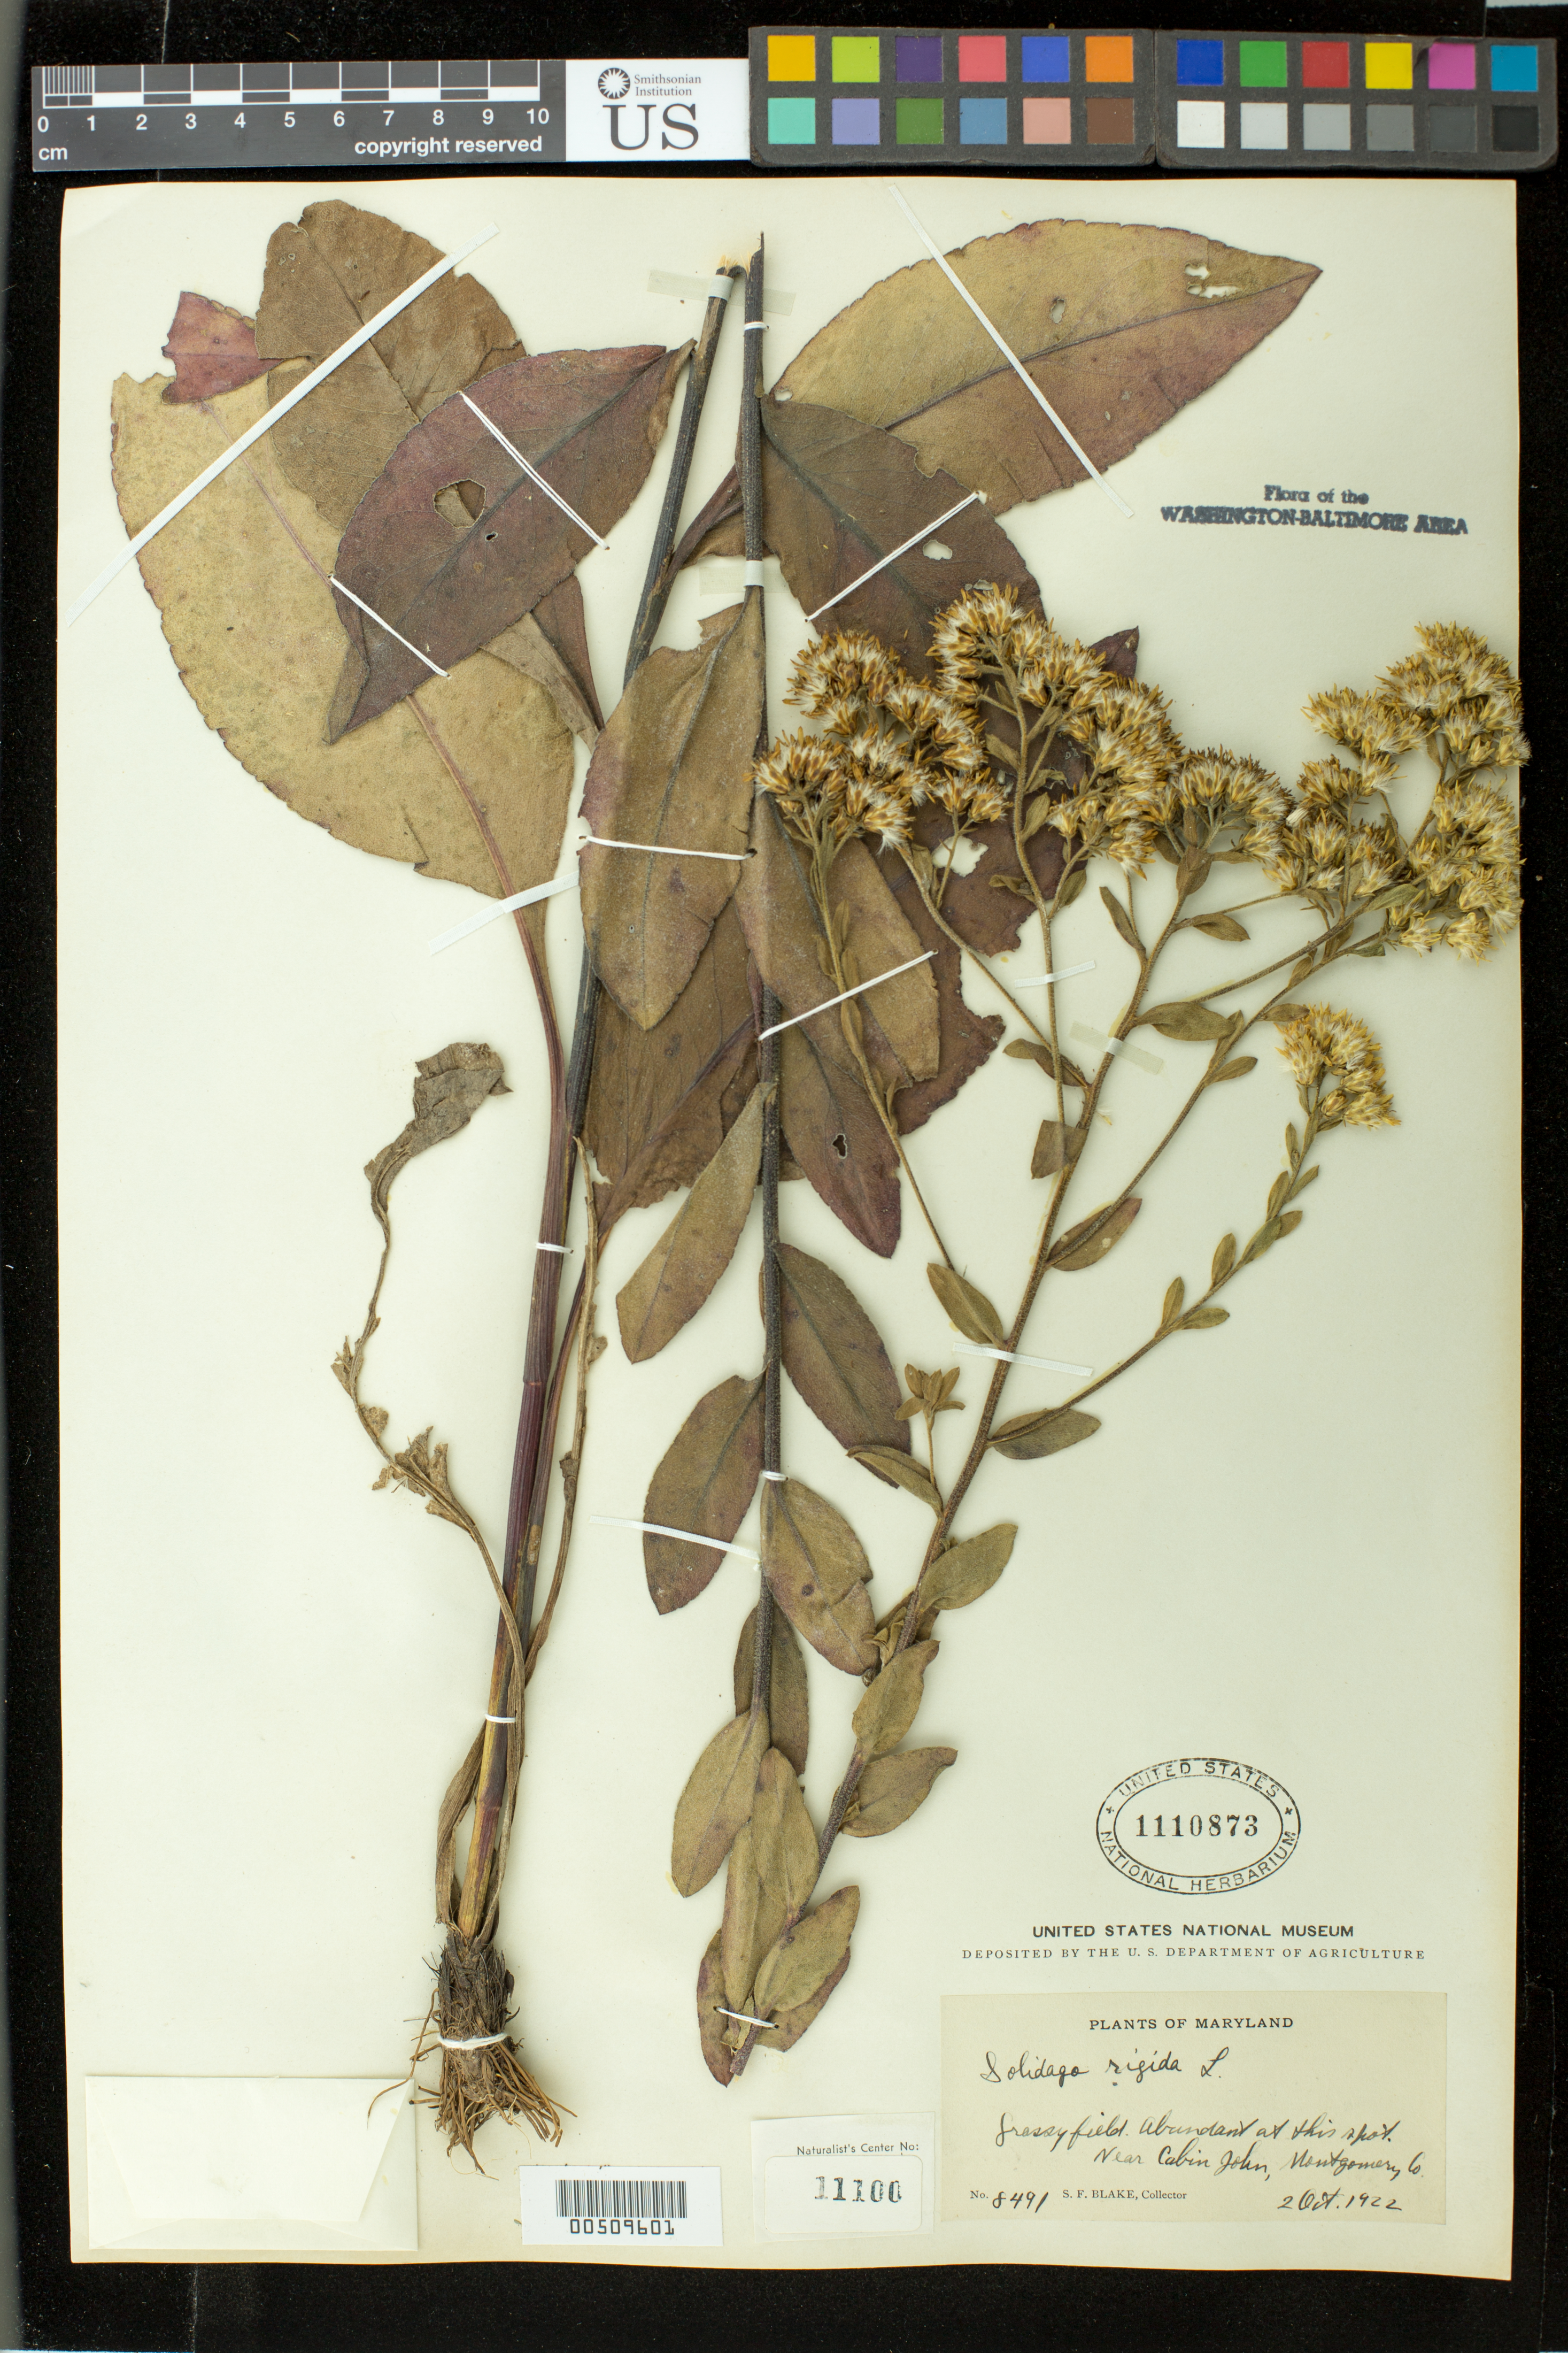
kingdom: Plantae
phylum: Tracheophyta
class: Magnoliopsida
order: Asterales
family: Asteraceae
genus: Solidago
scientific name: Solidago rigida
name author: L.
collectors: S. Blake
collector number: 8491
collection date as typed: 02 Oct 1922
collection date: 1922-10-02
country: United States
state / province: Maryland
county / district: Montgomery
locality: Near Cabin John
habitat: grassy field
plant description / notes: Specimens returned from Naturalist Center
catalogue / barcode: US 1110873